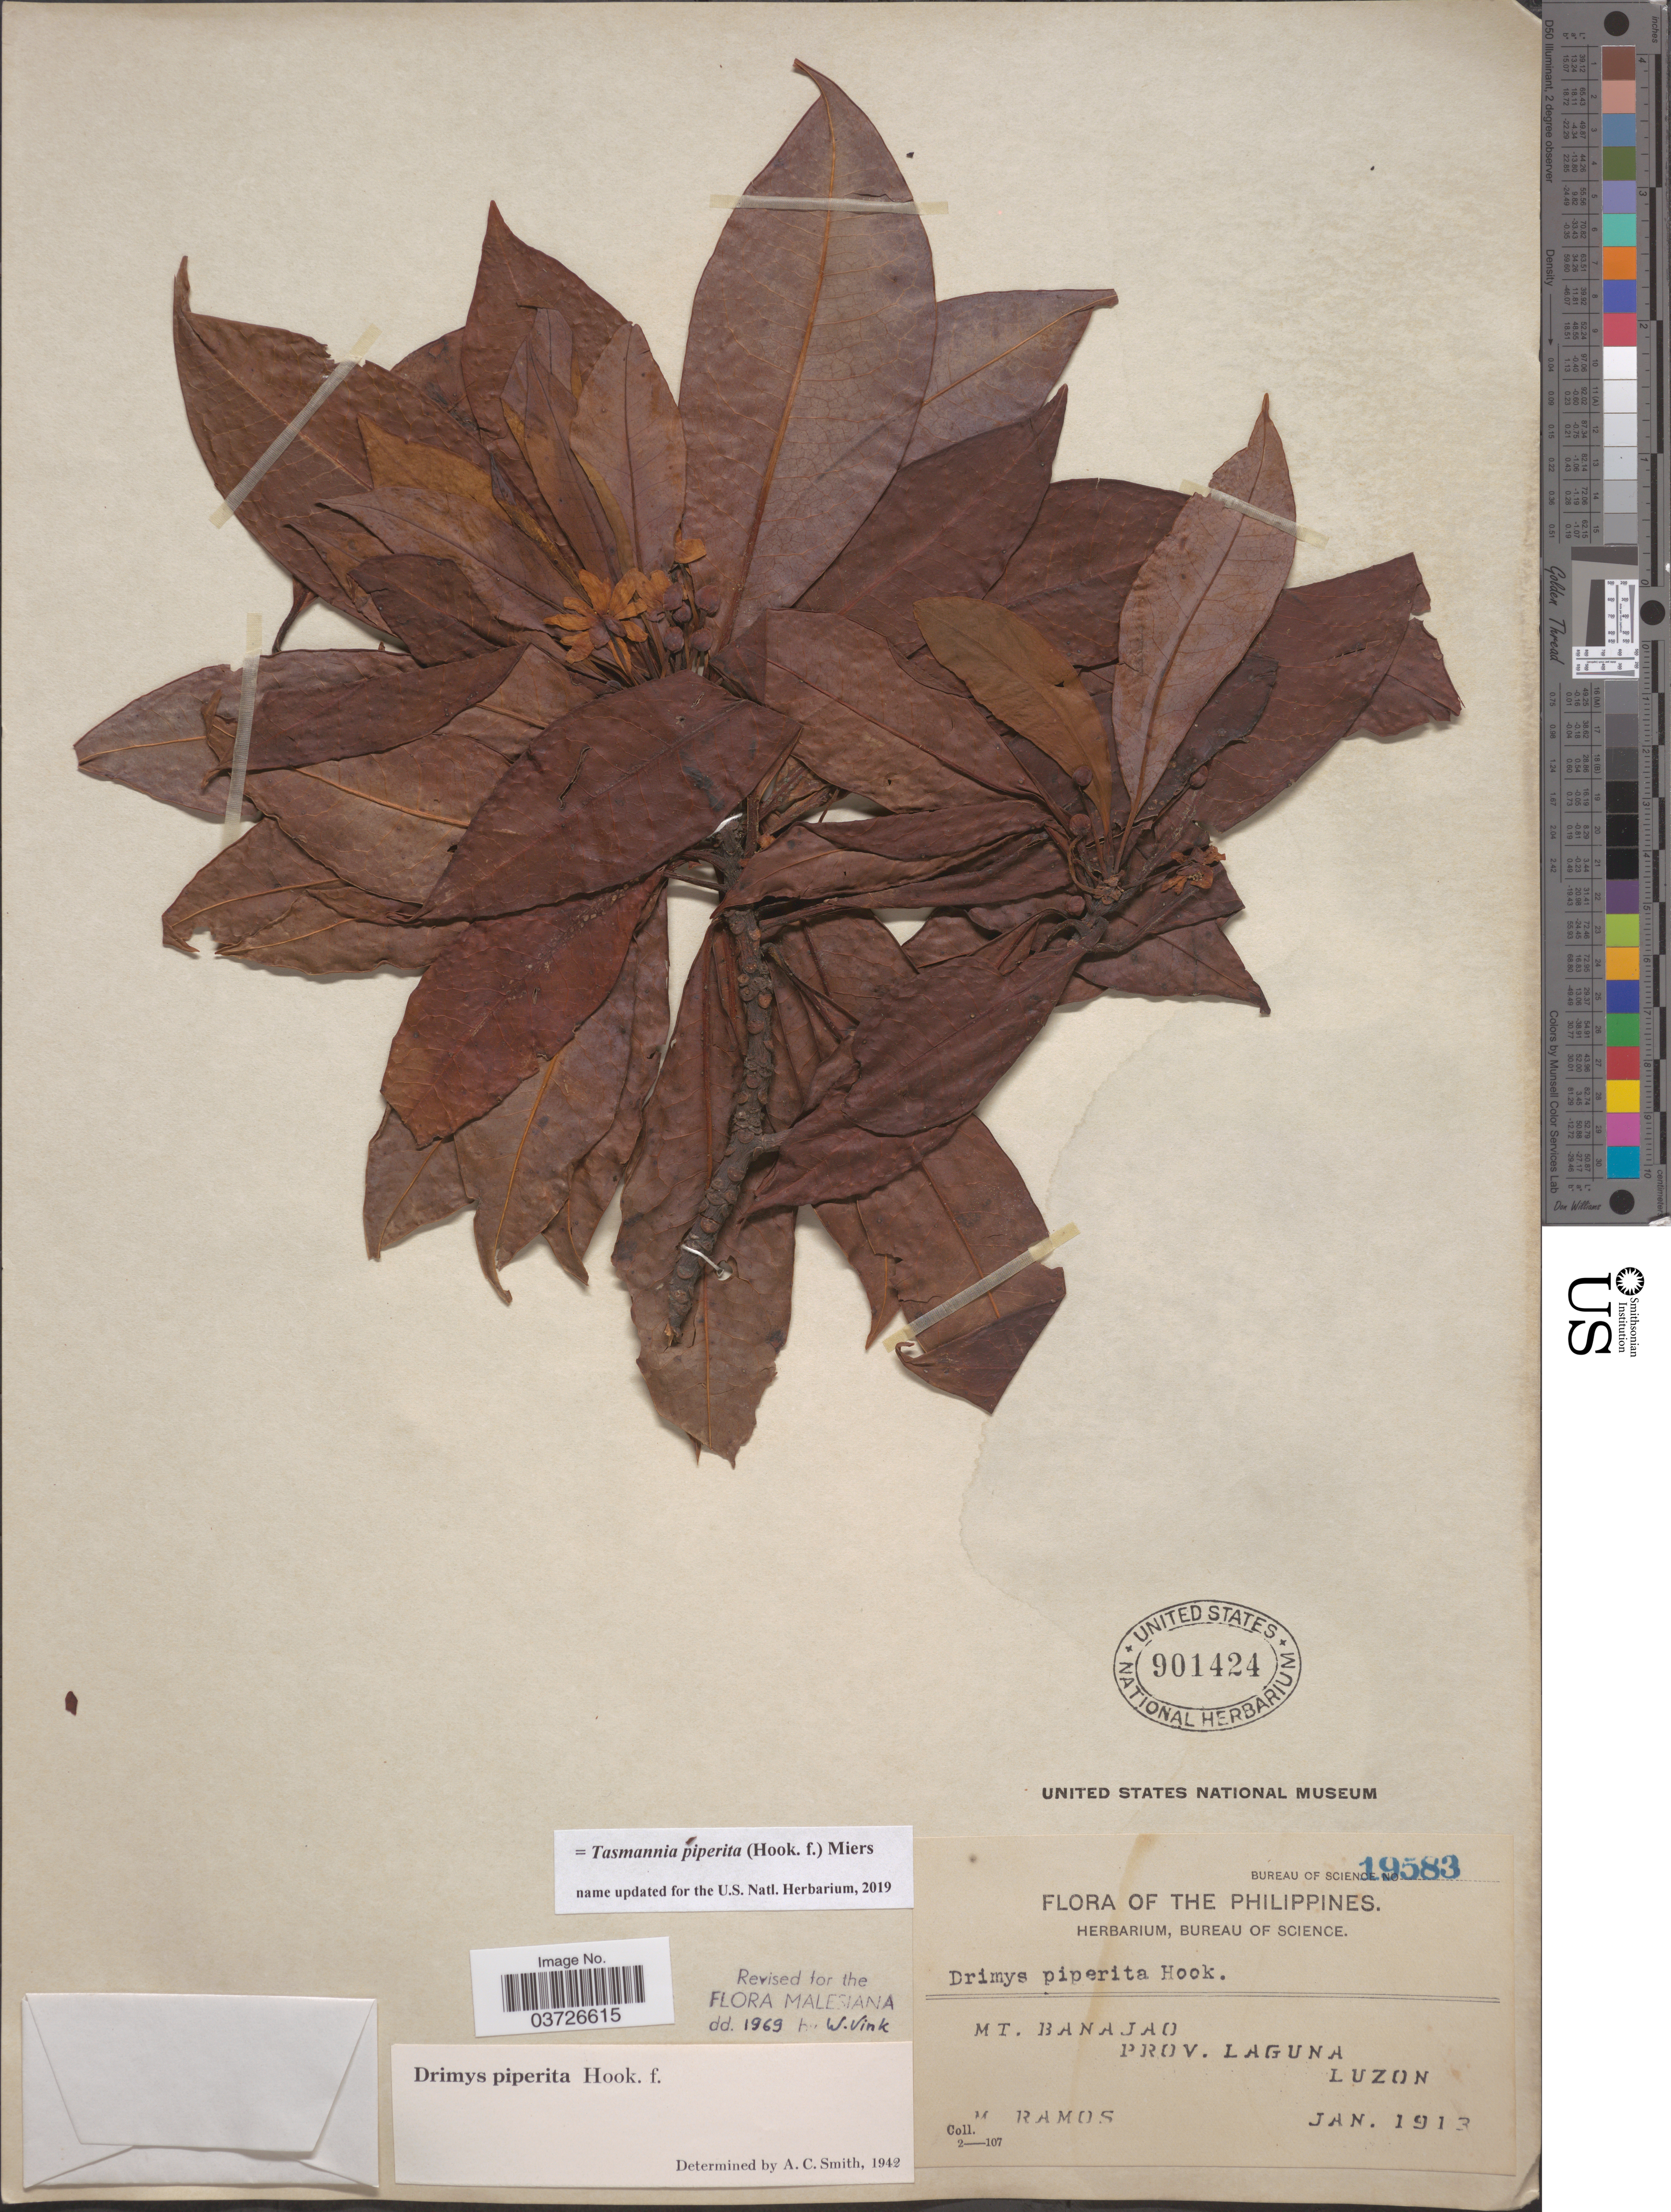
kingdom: Plantae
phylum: Tracheophyta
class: Magnoliopsida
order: Canellales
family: Winteraceae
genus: Tasmannia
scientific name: Tasmannia piperita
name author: (Hook. f.) Miers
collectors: M. Ramos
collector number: Bureau of Science 19583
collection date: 1913-01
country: Philippines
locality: Mt. Banajao, Prov. Laguna, Luzon.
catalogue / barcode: US 901424